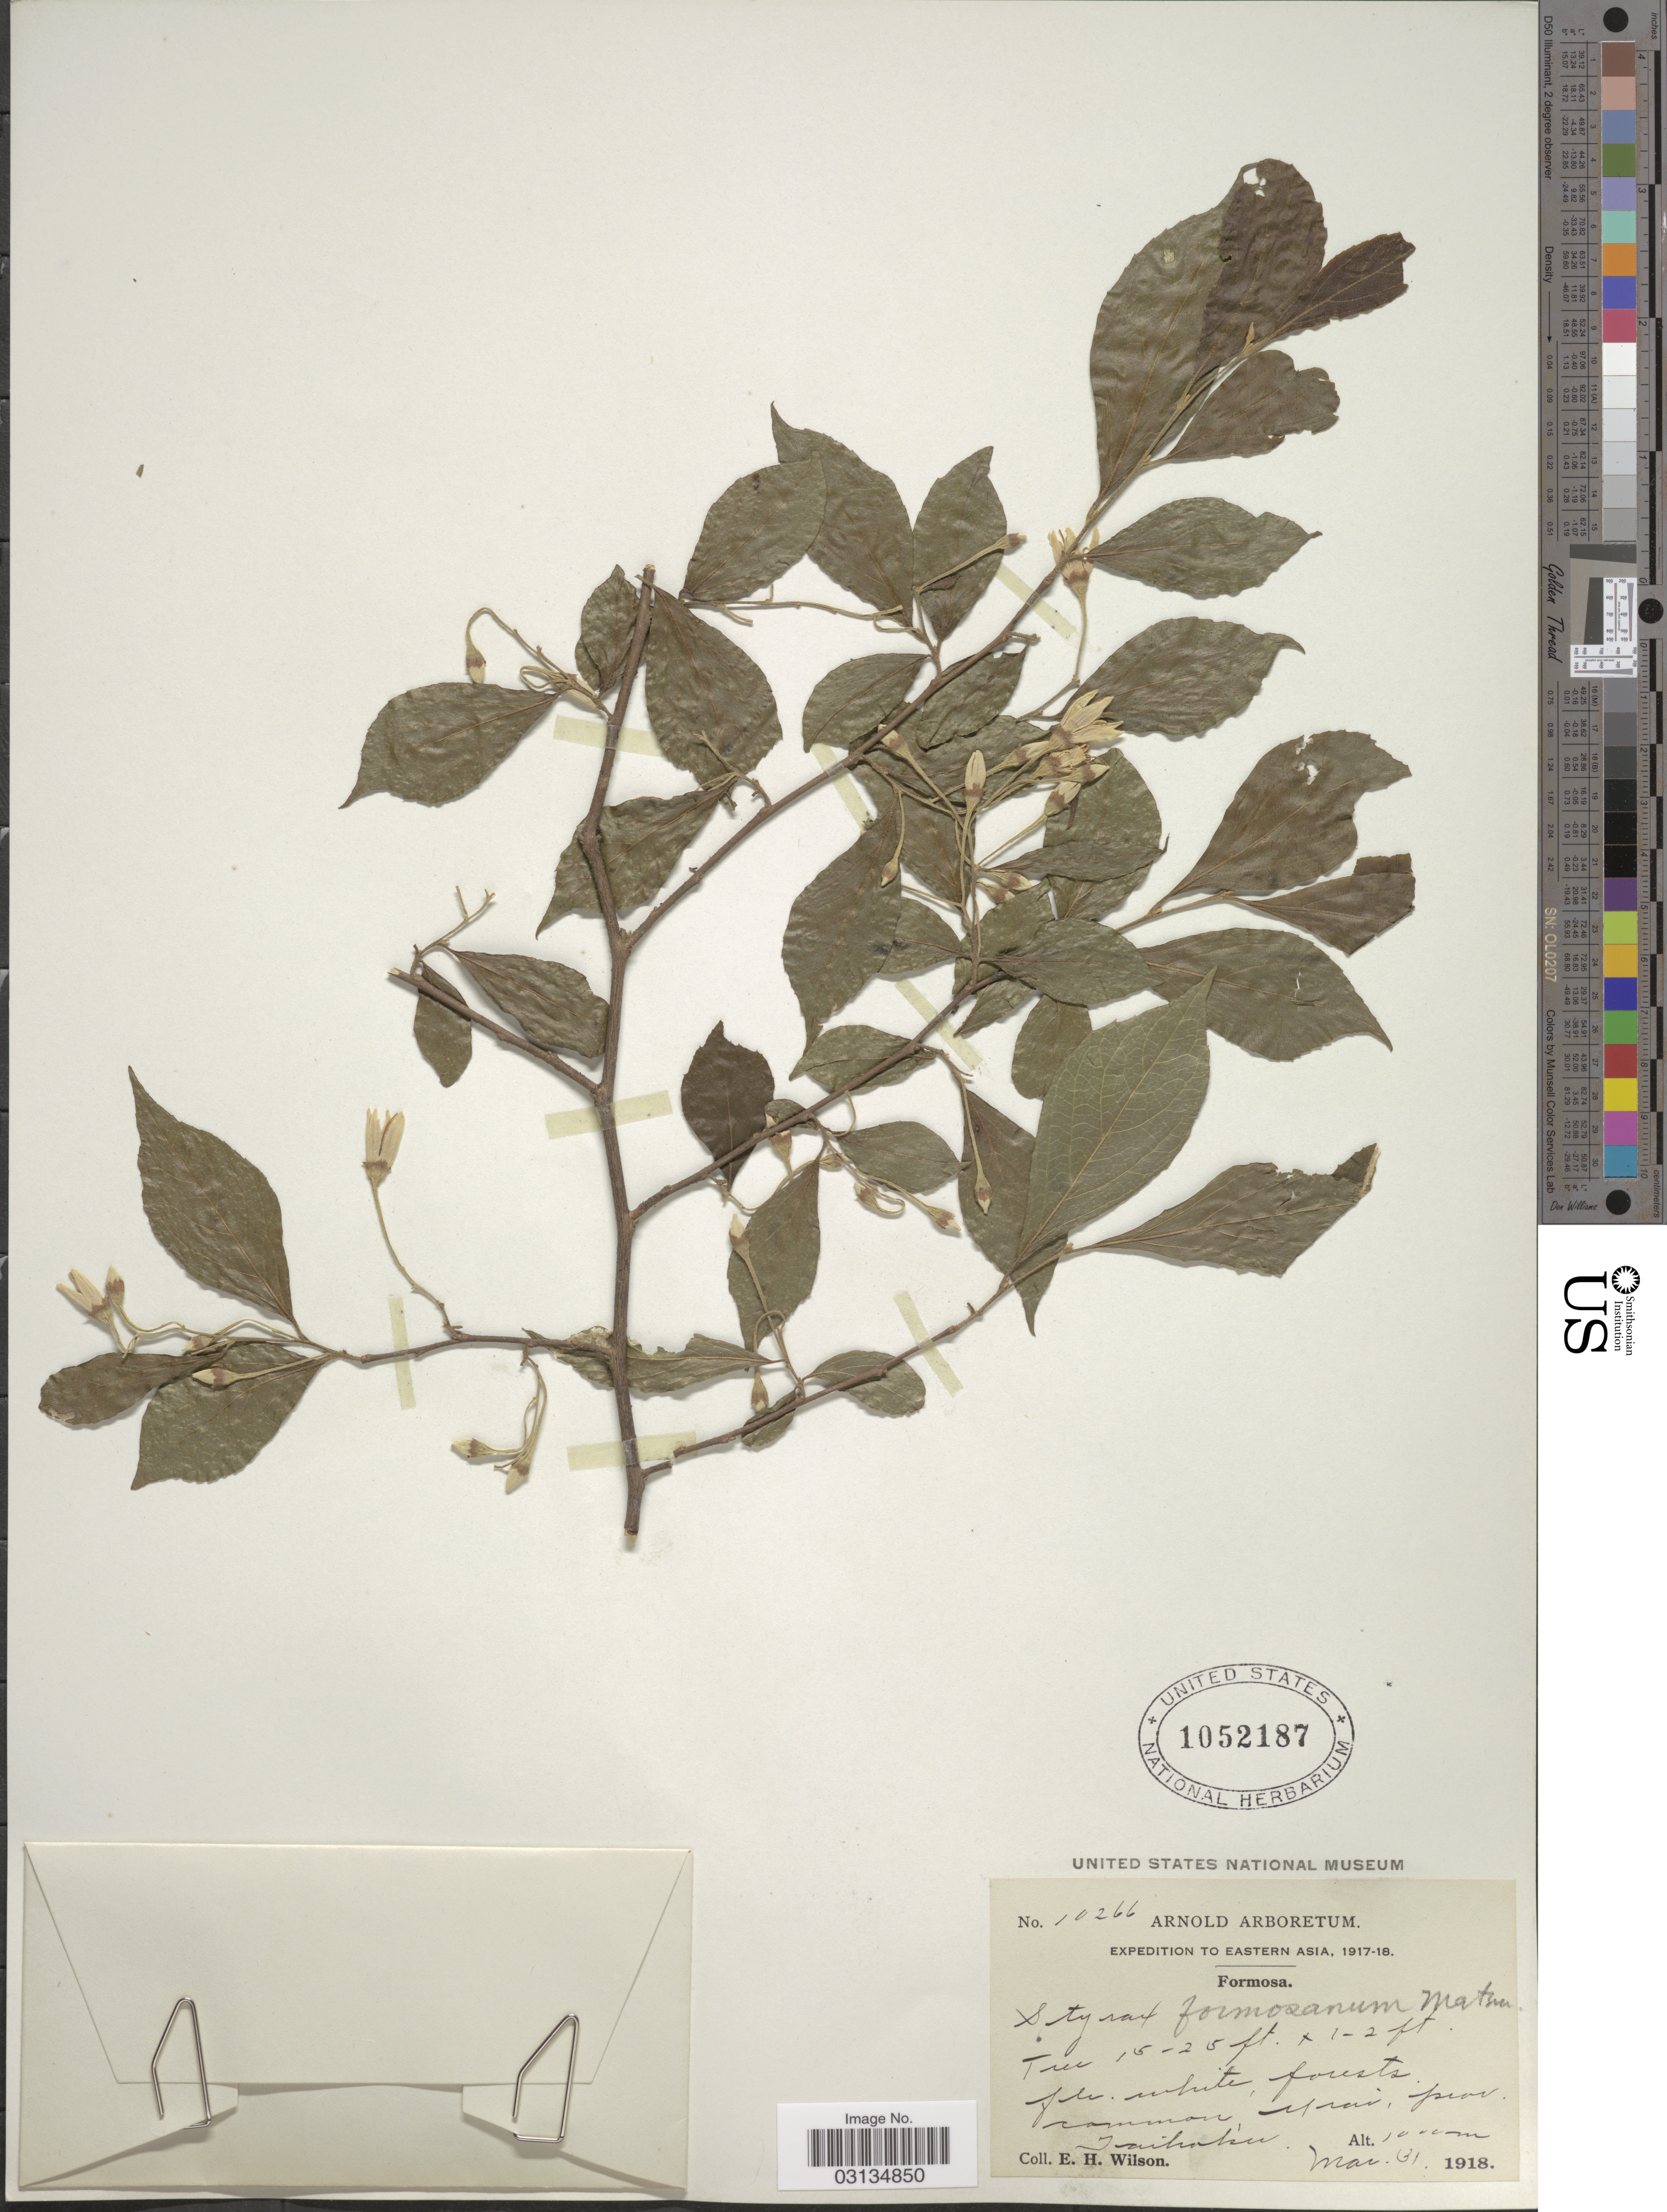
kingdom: Plantae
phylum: Tracheophyta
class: Magnoliopsida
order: Ericales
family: Styracaceae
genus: Styrax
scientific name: Styrax formosanus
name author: Matsum.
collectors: E. Wilson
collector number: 10266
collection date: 1918-03-31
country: Taiwan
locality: Eastern Asia. Formosa. Urai. Prov. Taihoku.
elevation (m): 1000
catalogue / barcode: US 1052187